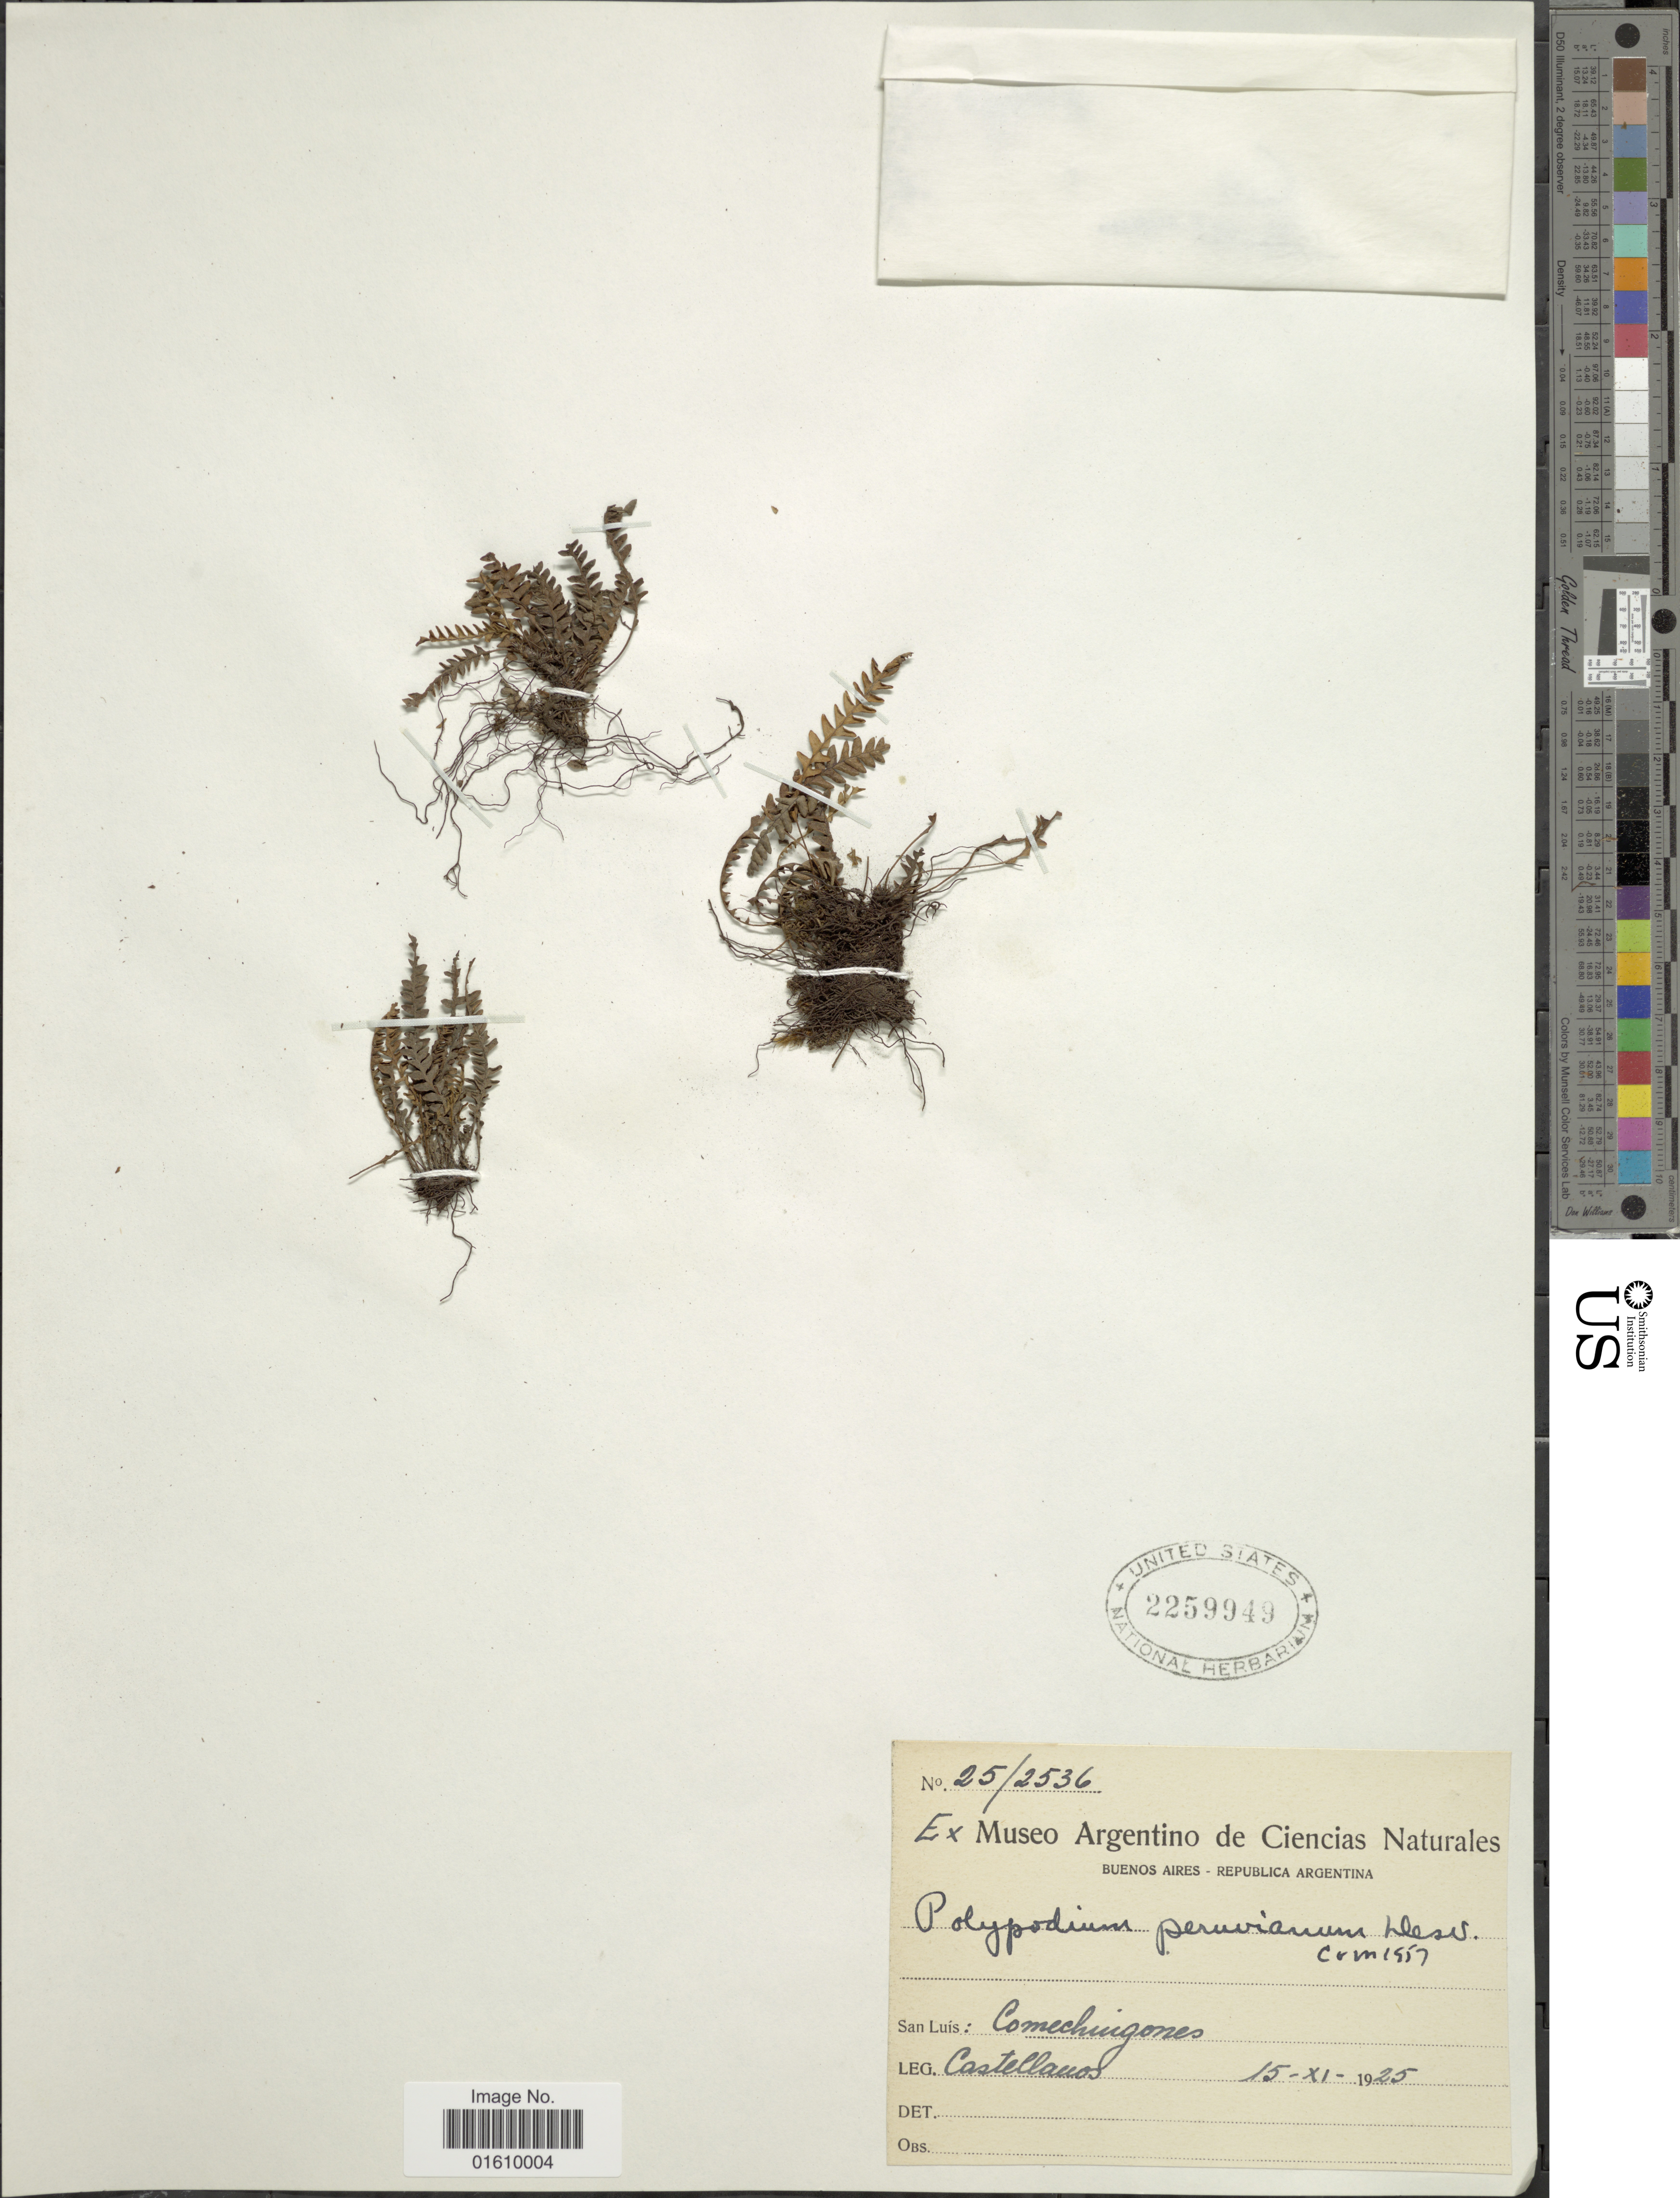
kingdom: Plantae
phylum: Tracheophyta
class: Polypodiopsida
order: Polypodiales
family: Polypodiaceae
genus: Melpomene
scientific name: Melpomene peruviana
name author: (Desv.) A.R. Sm. & R.C. Moran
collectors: -- Castellanos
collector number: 25/2536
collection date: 1925-11-15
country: Argentina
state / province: Buenos Aires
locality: Comechuigones.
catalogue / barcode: US 2259949